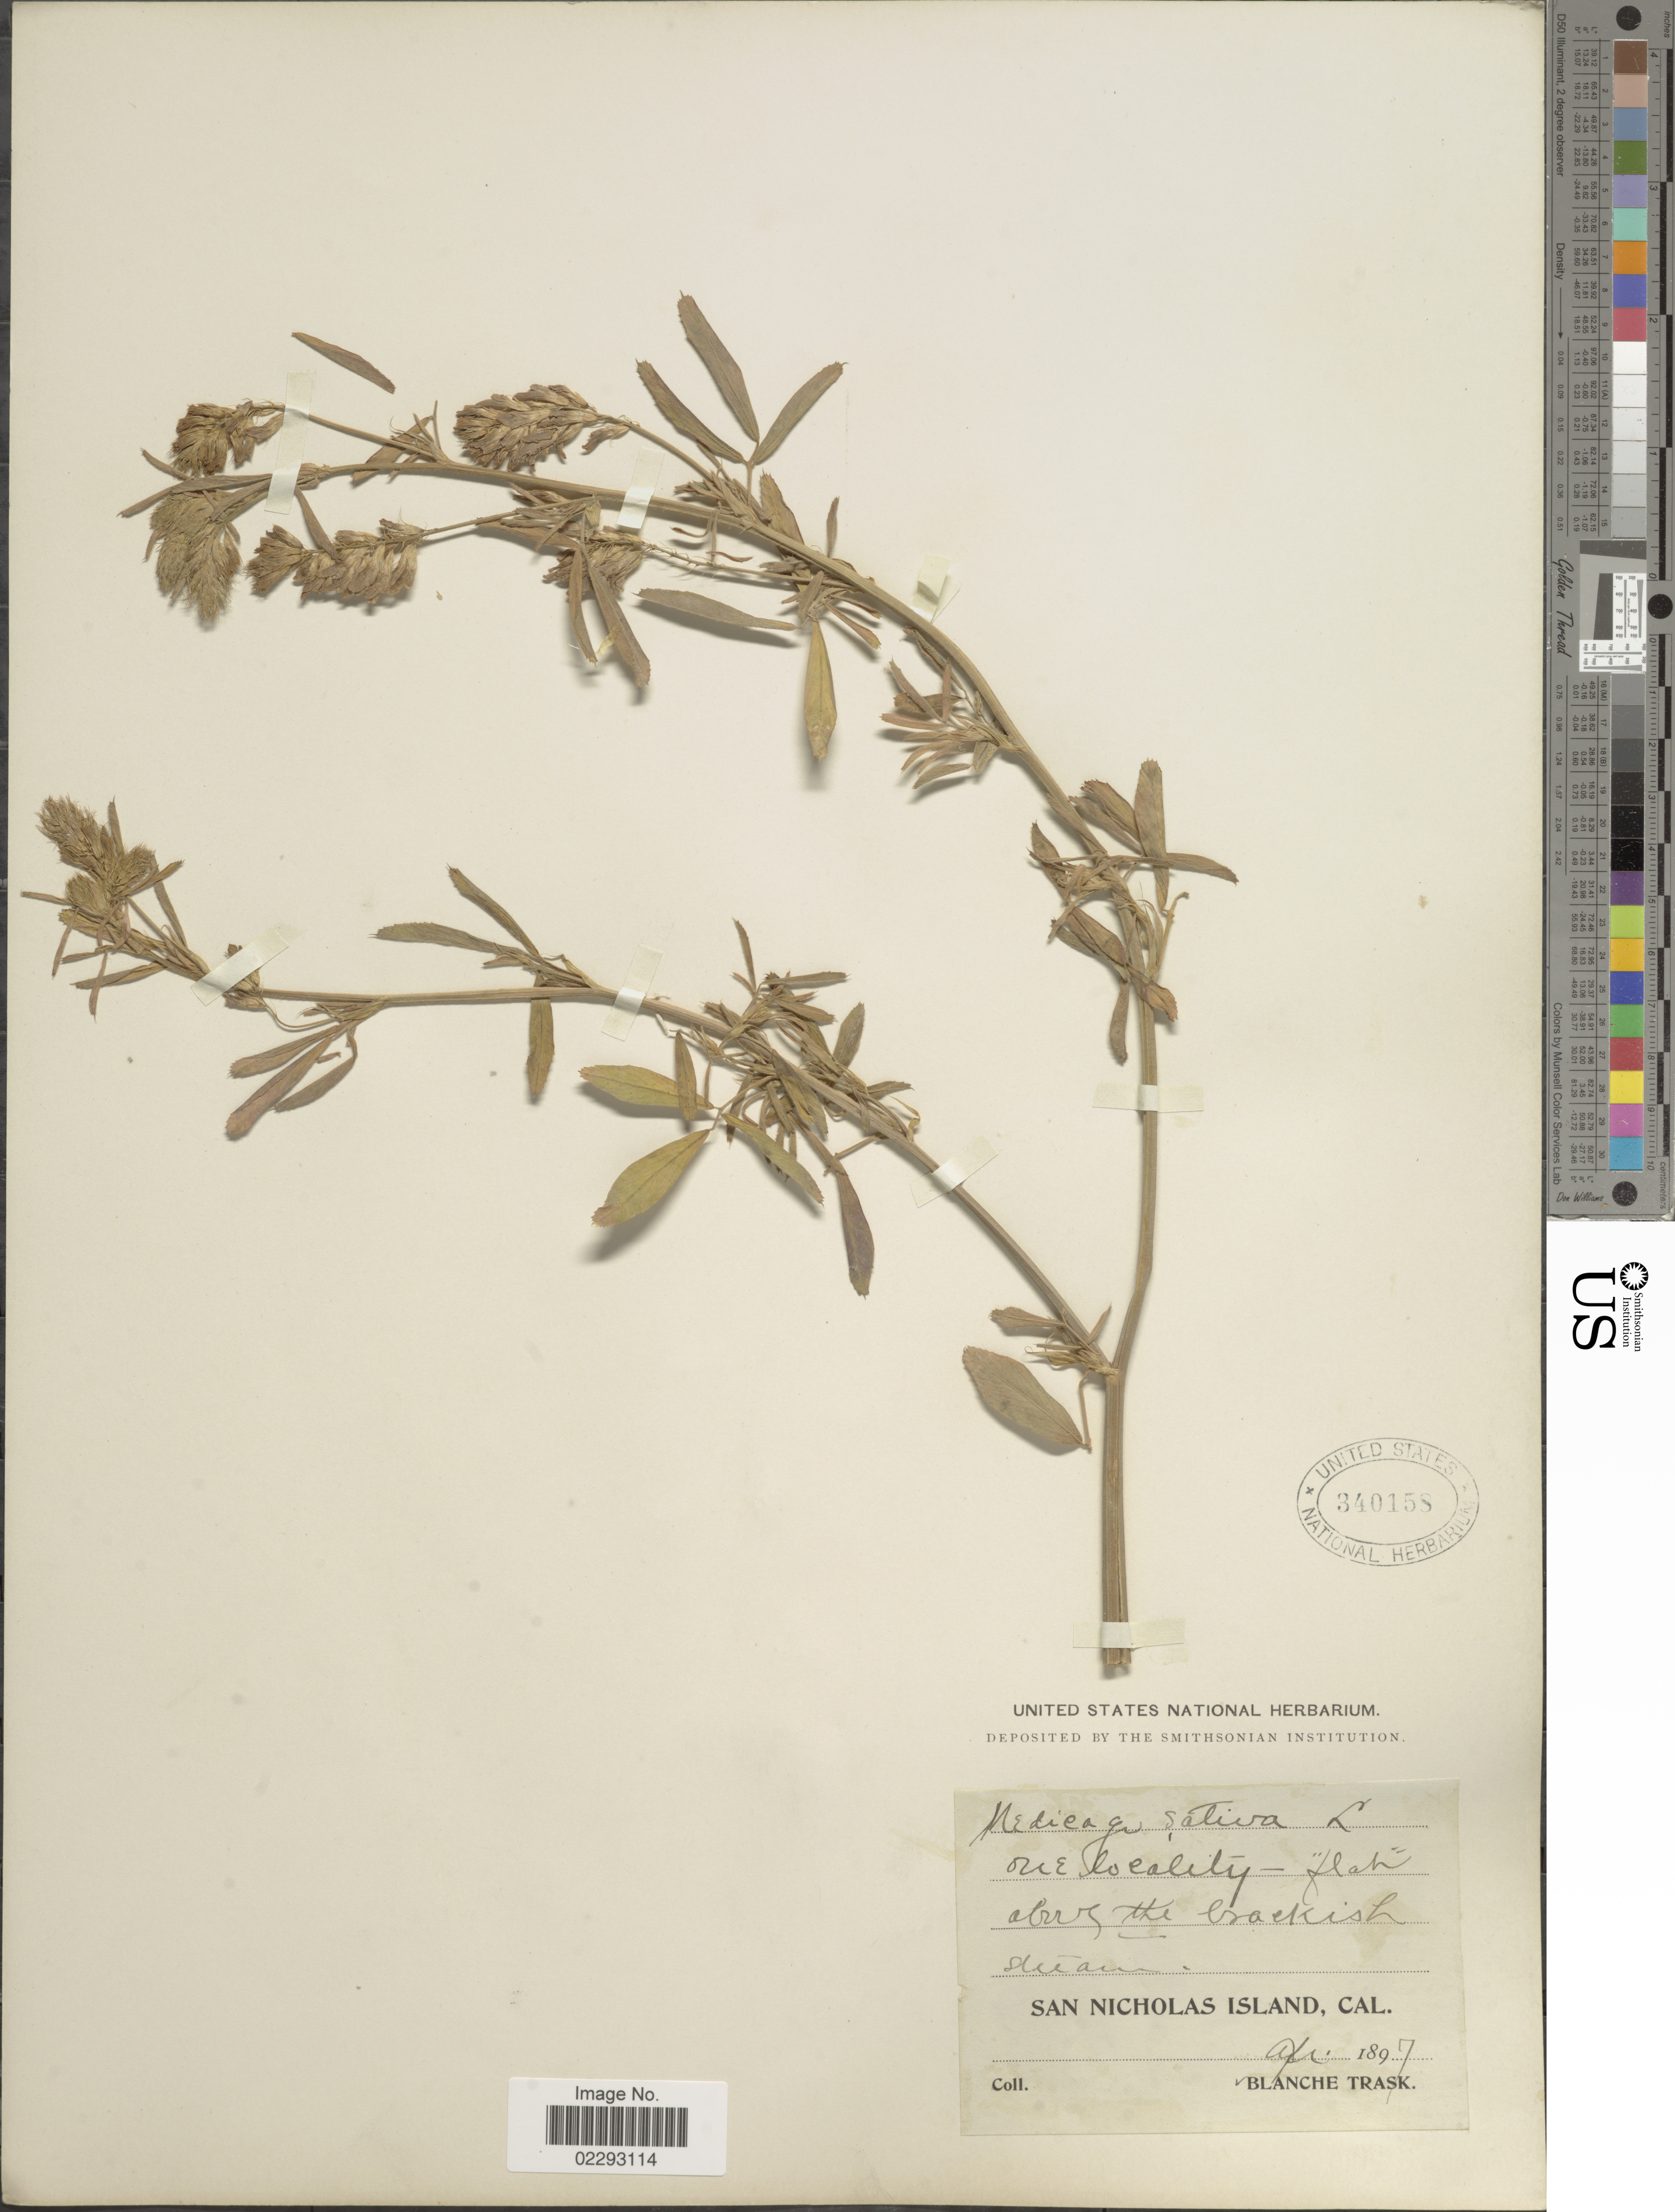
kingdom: Plantae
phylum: Tracheophyta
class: Magnoliopsida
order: Fabales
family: Fabaceae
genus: Medicago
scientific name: Medicago sativa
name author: L.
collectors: B. Trask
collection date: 1897-04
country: United States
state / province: California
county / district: Ventura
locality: San Nicholas Island, Cal.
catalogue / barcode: US 340158